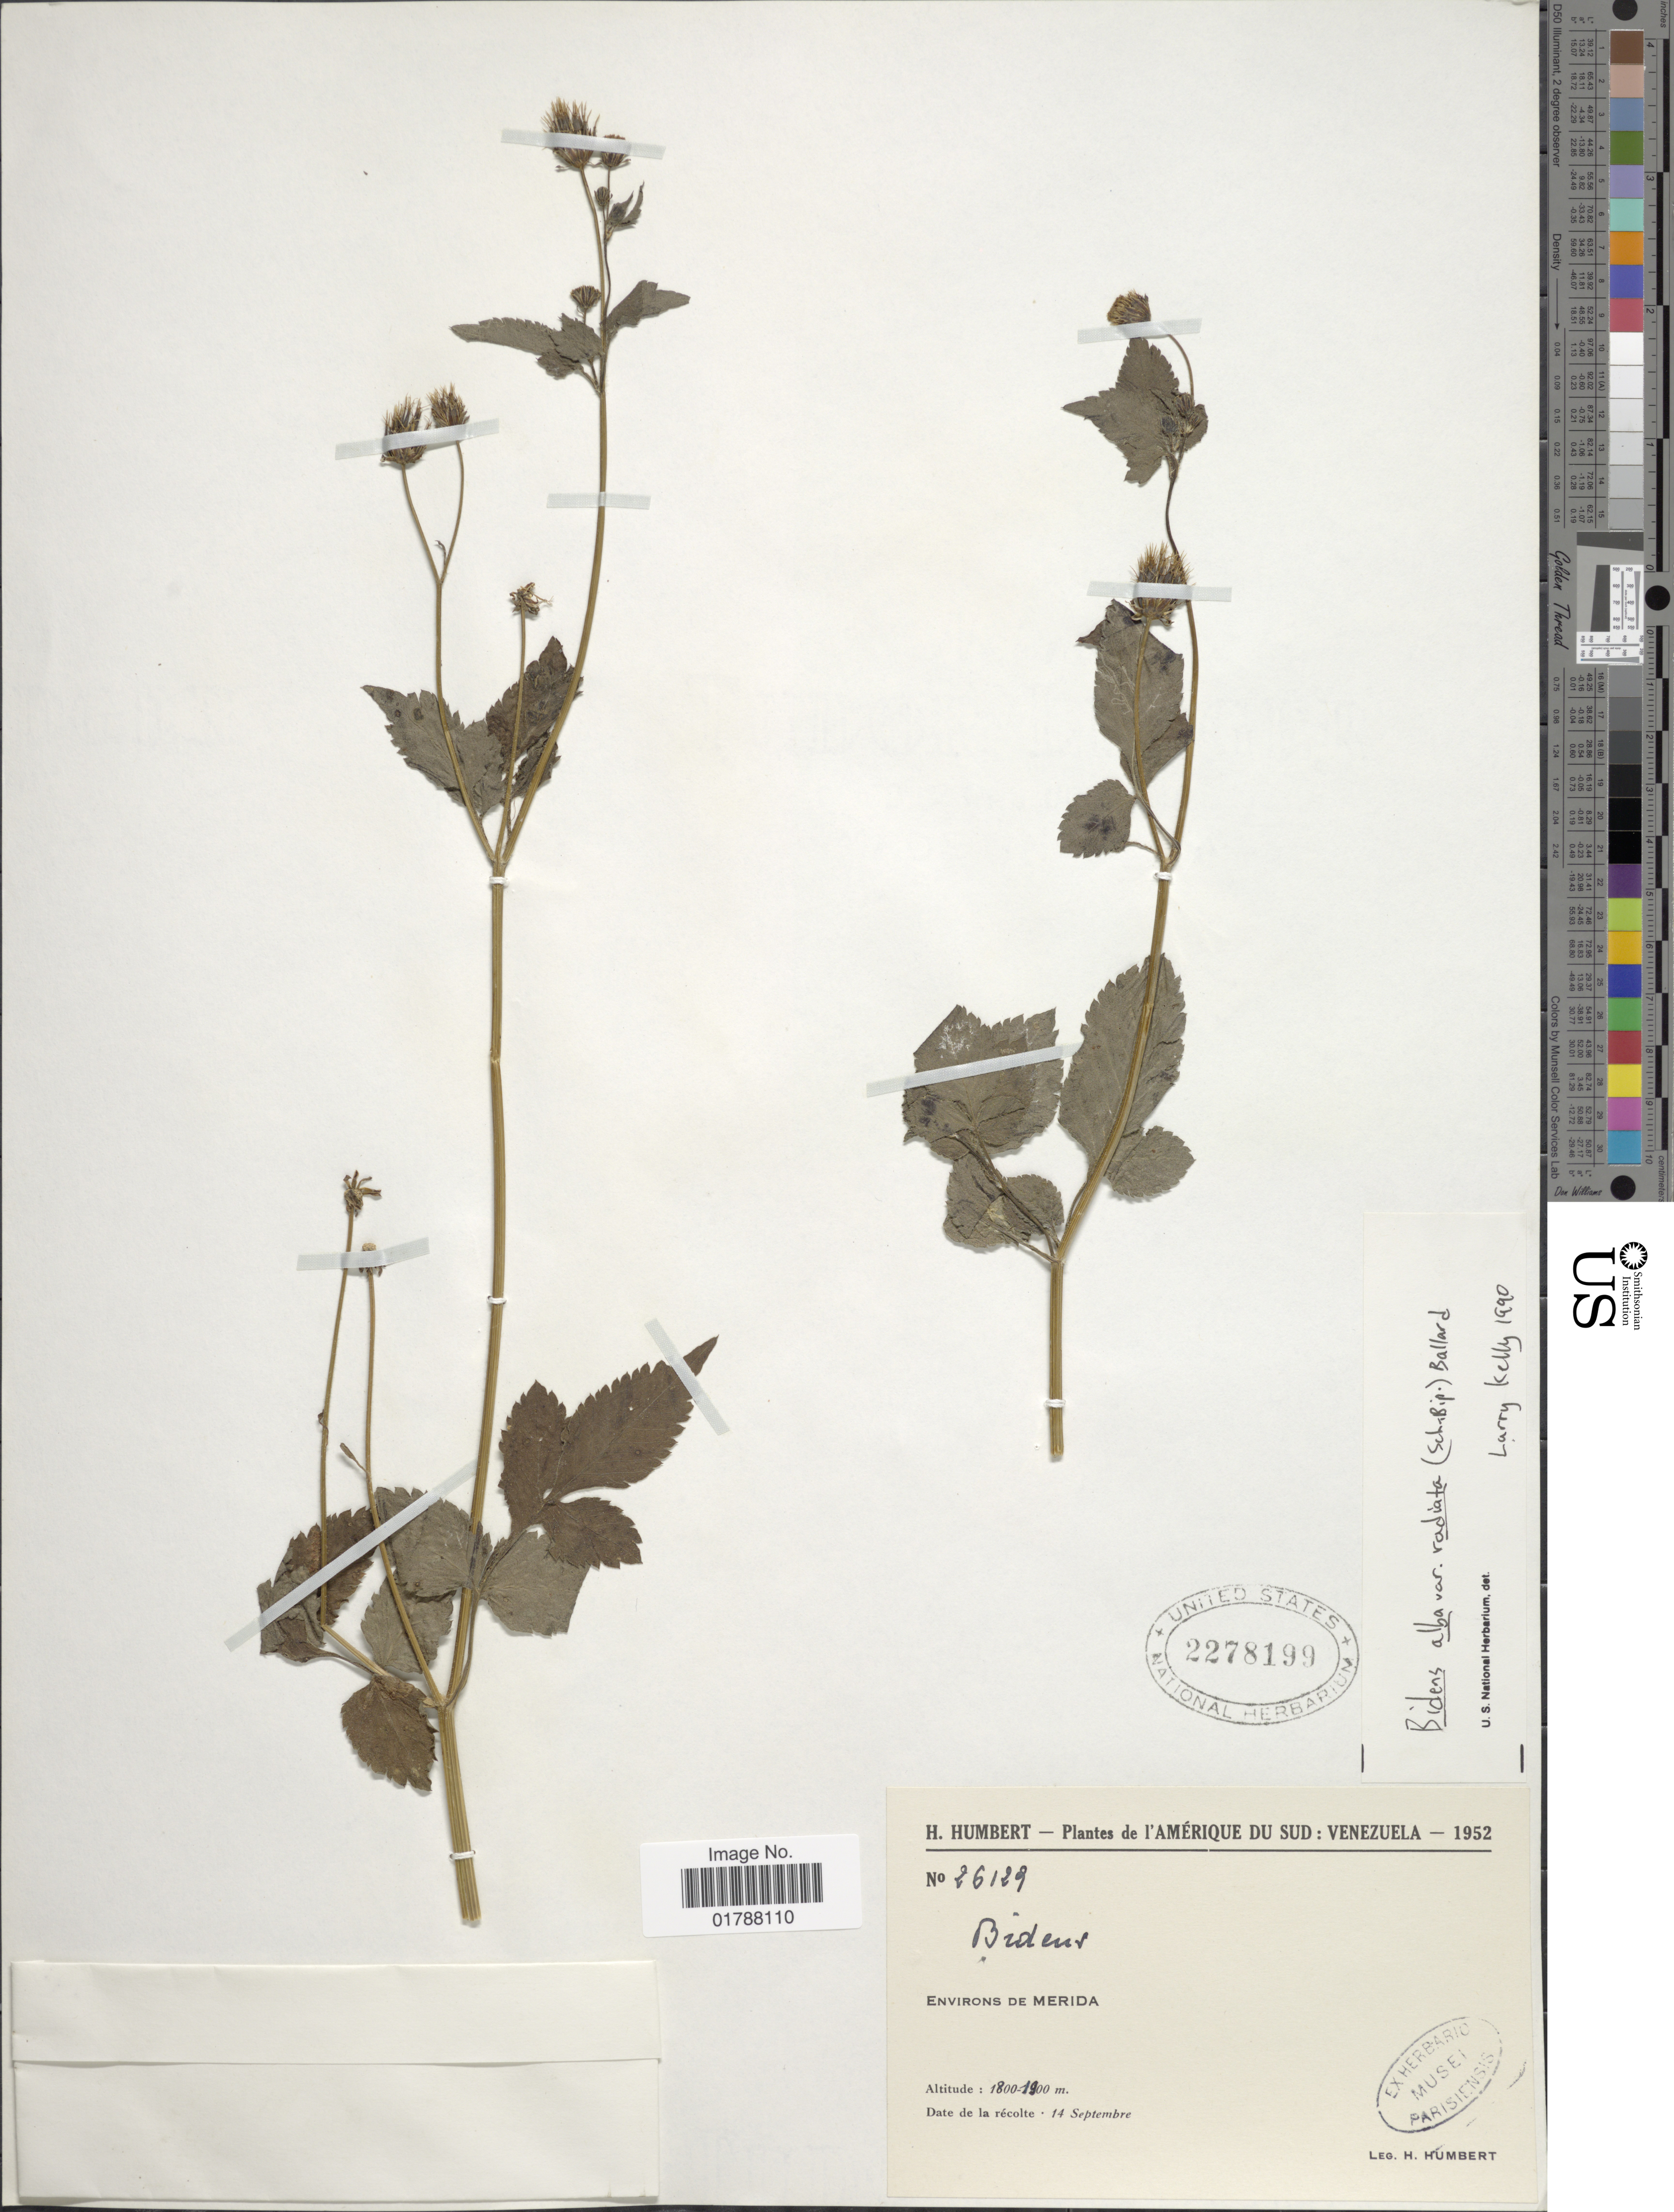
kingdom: Plantae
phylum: Tracheophyta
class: Magnoliopsida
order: Asterales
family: Asteraceae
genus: Bidens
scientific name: Bidens alba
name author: (L.) DC.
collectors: H. Humbert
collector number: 26129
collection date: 1952-09-14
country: Venezuela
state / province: Mérida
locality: Environs de Merida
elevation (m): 1800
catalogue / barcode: US 2278199